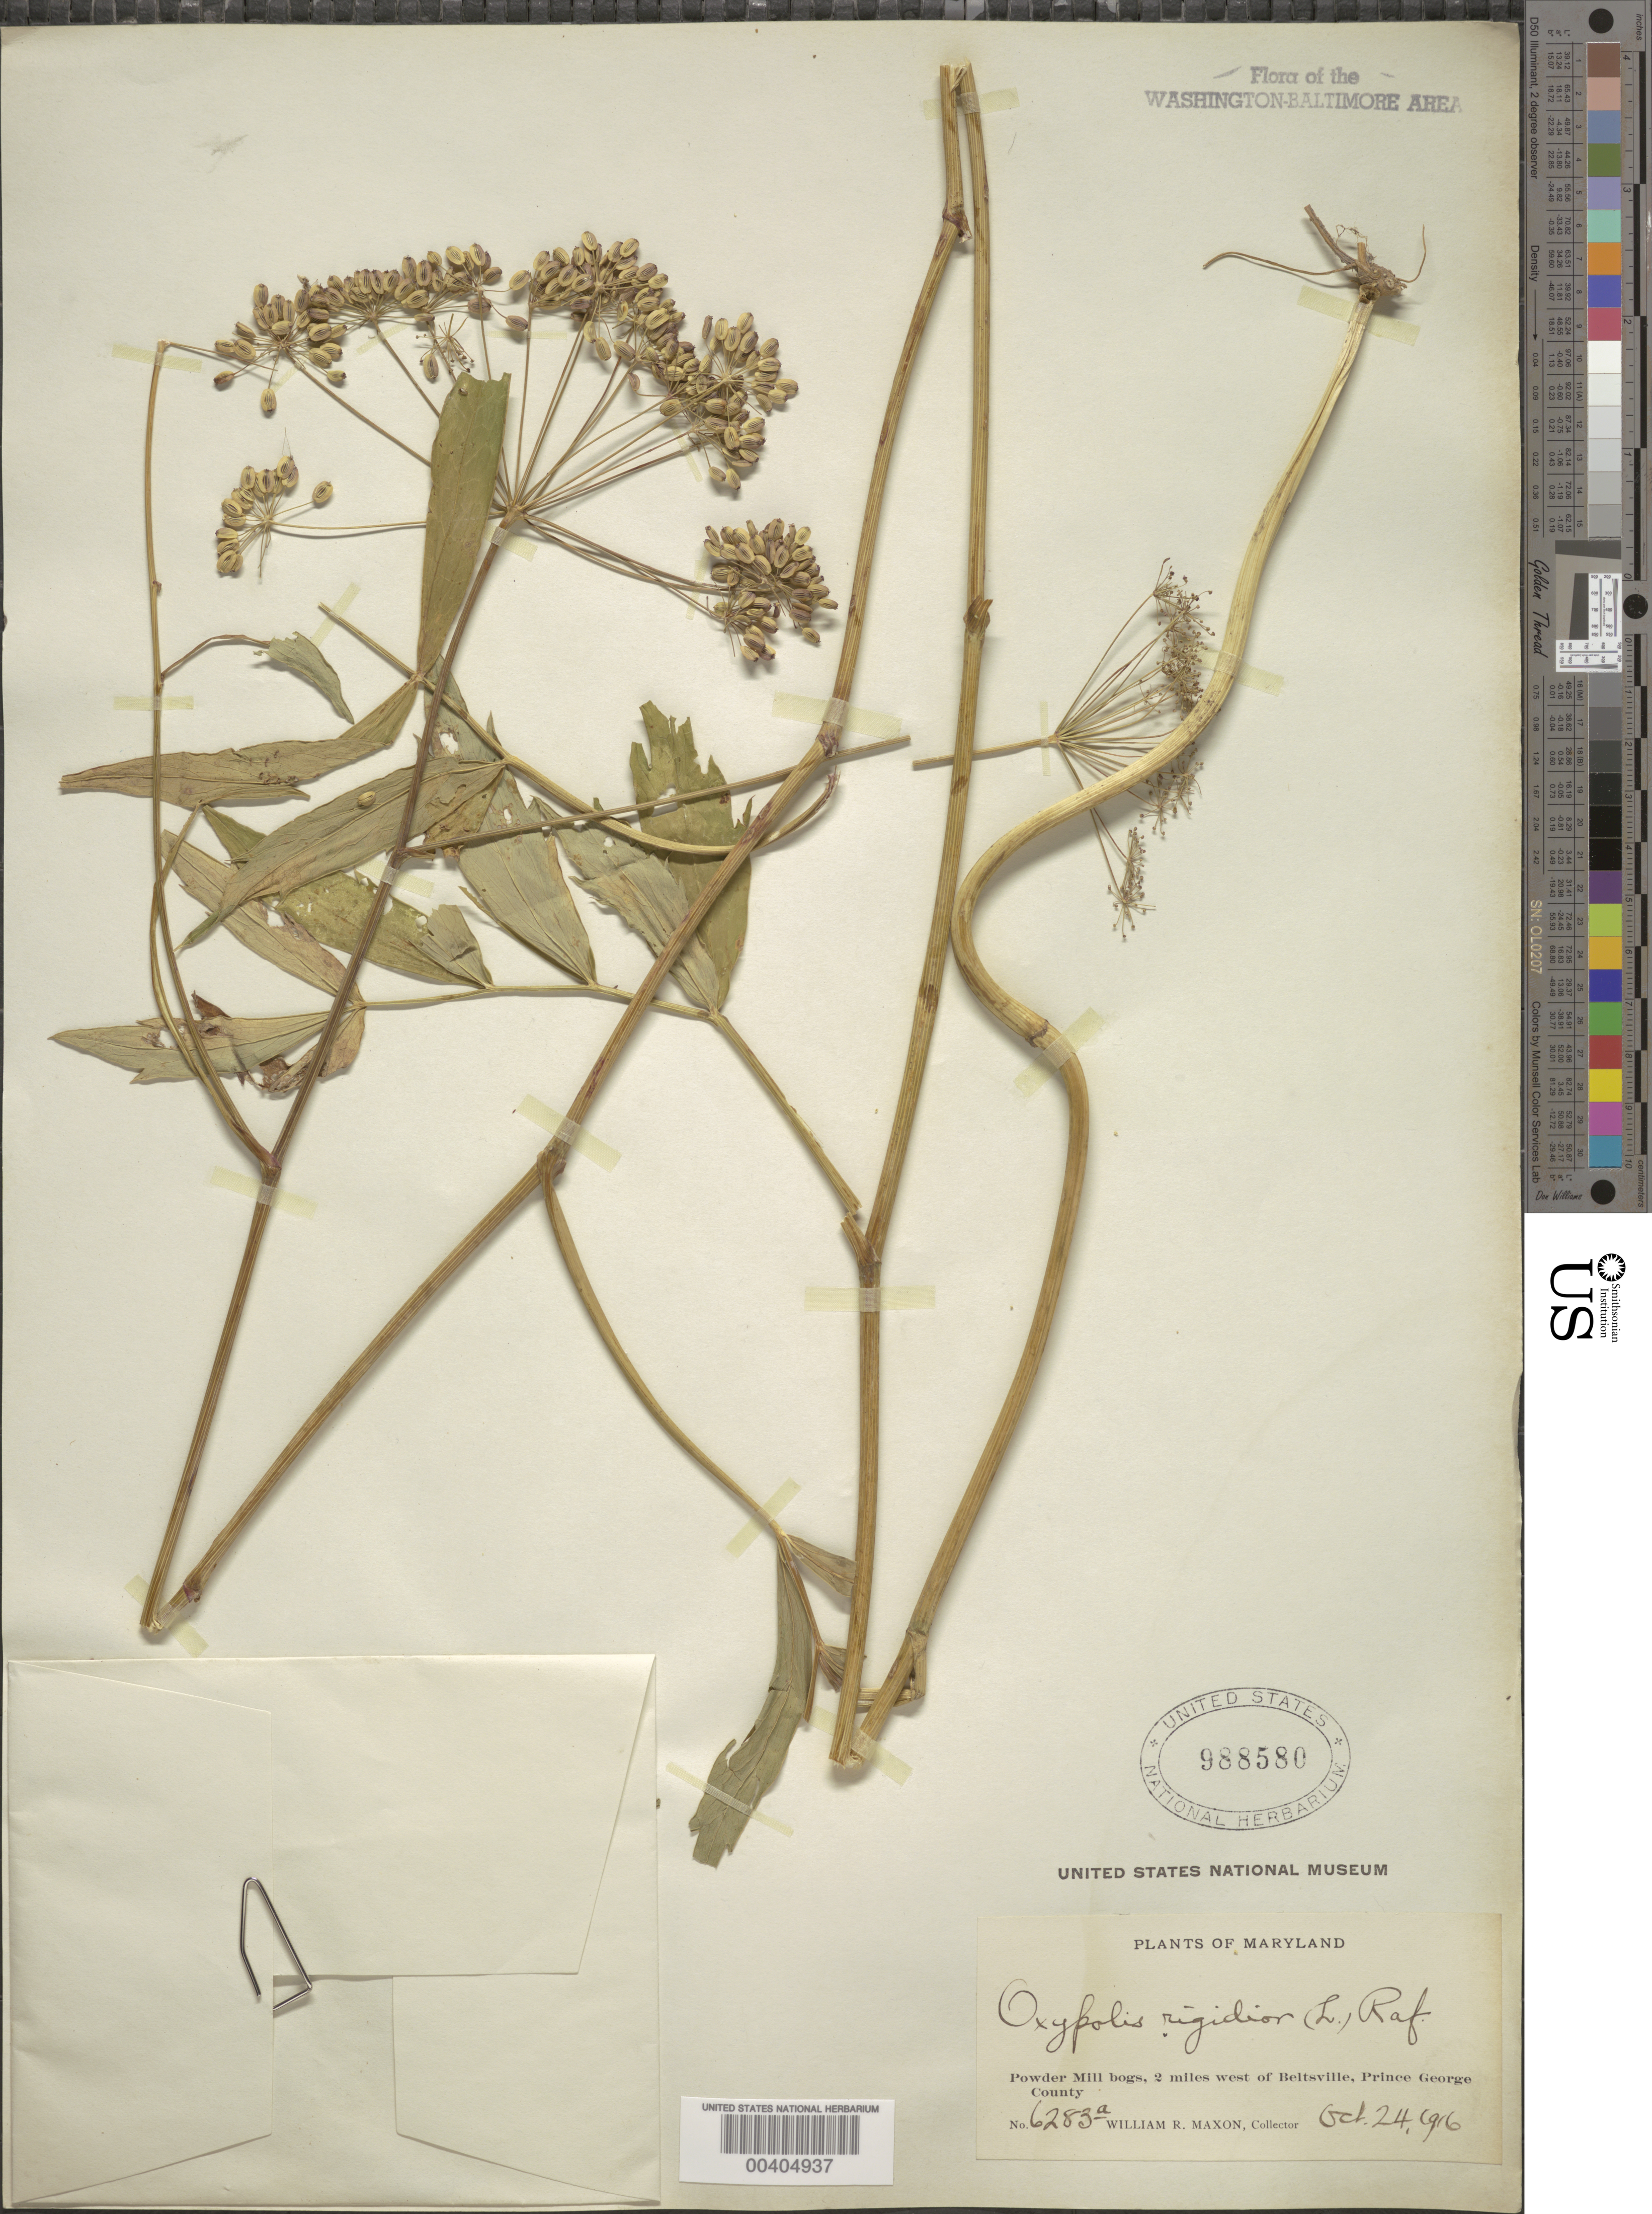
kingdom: Plantae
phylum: Tracheophyta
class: Magnoliopsida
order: Apiales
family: Apiaceae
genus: Oxypolis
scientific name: Oxypolis rigidior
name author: (L.) Raf.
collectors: E. Baltars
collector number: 773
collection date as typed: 11 Aug 1956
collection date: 1956-08-11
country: United States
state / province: Maryland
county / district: Harford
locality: North of Wheeler School Road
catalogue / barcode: US 2234580